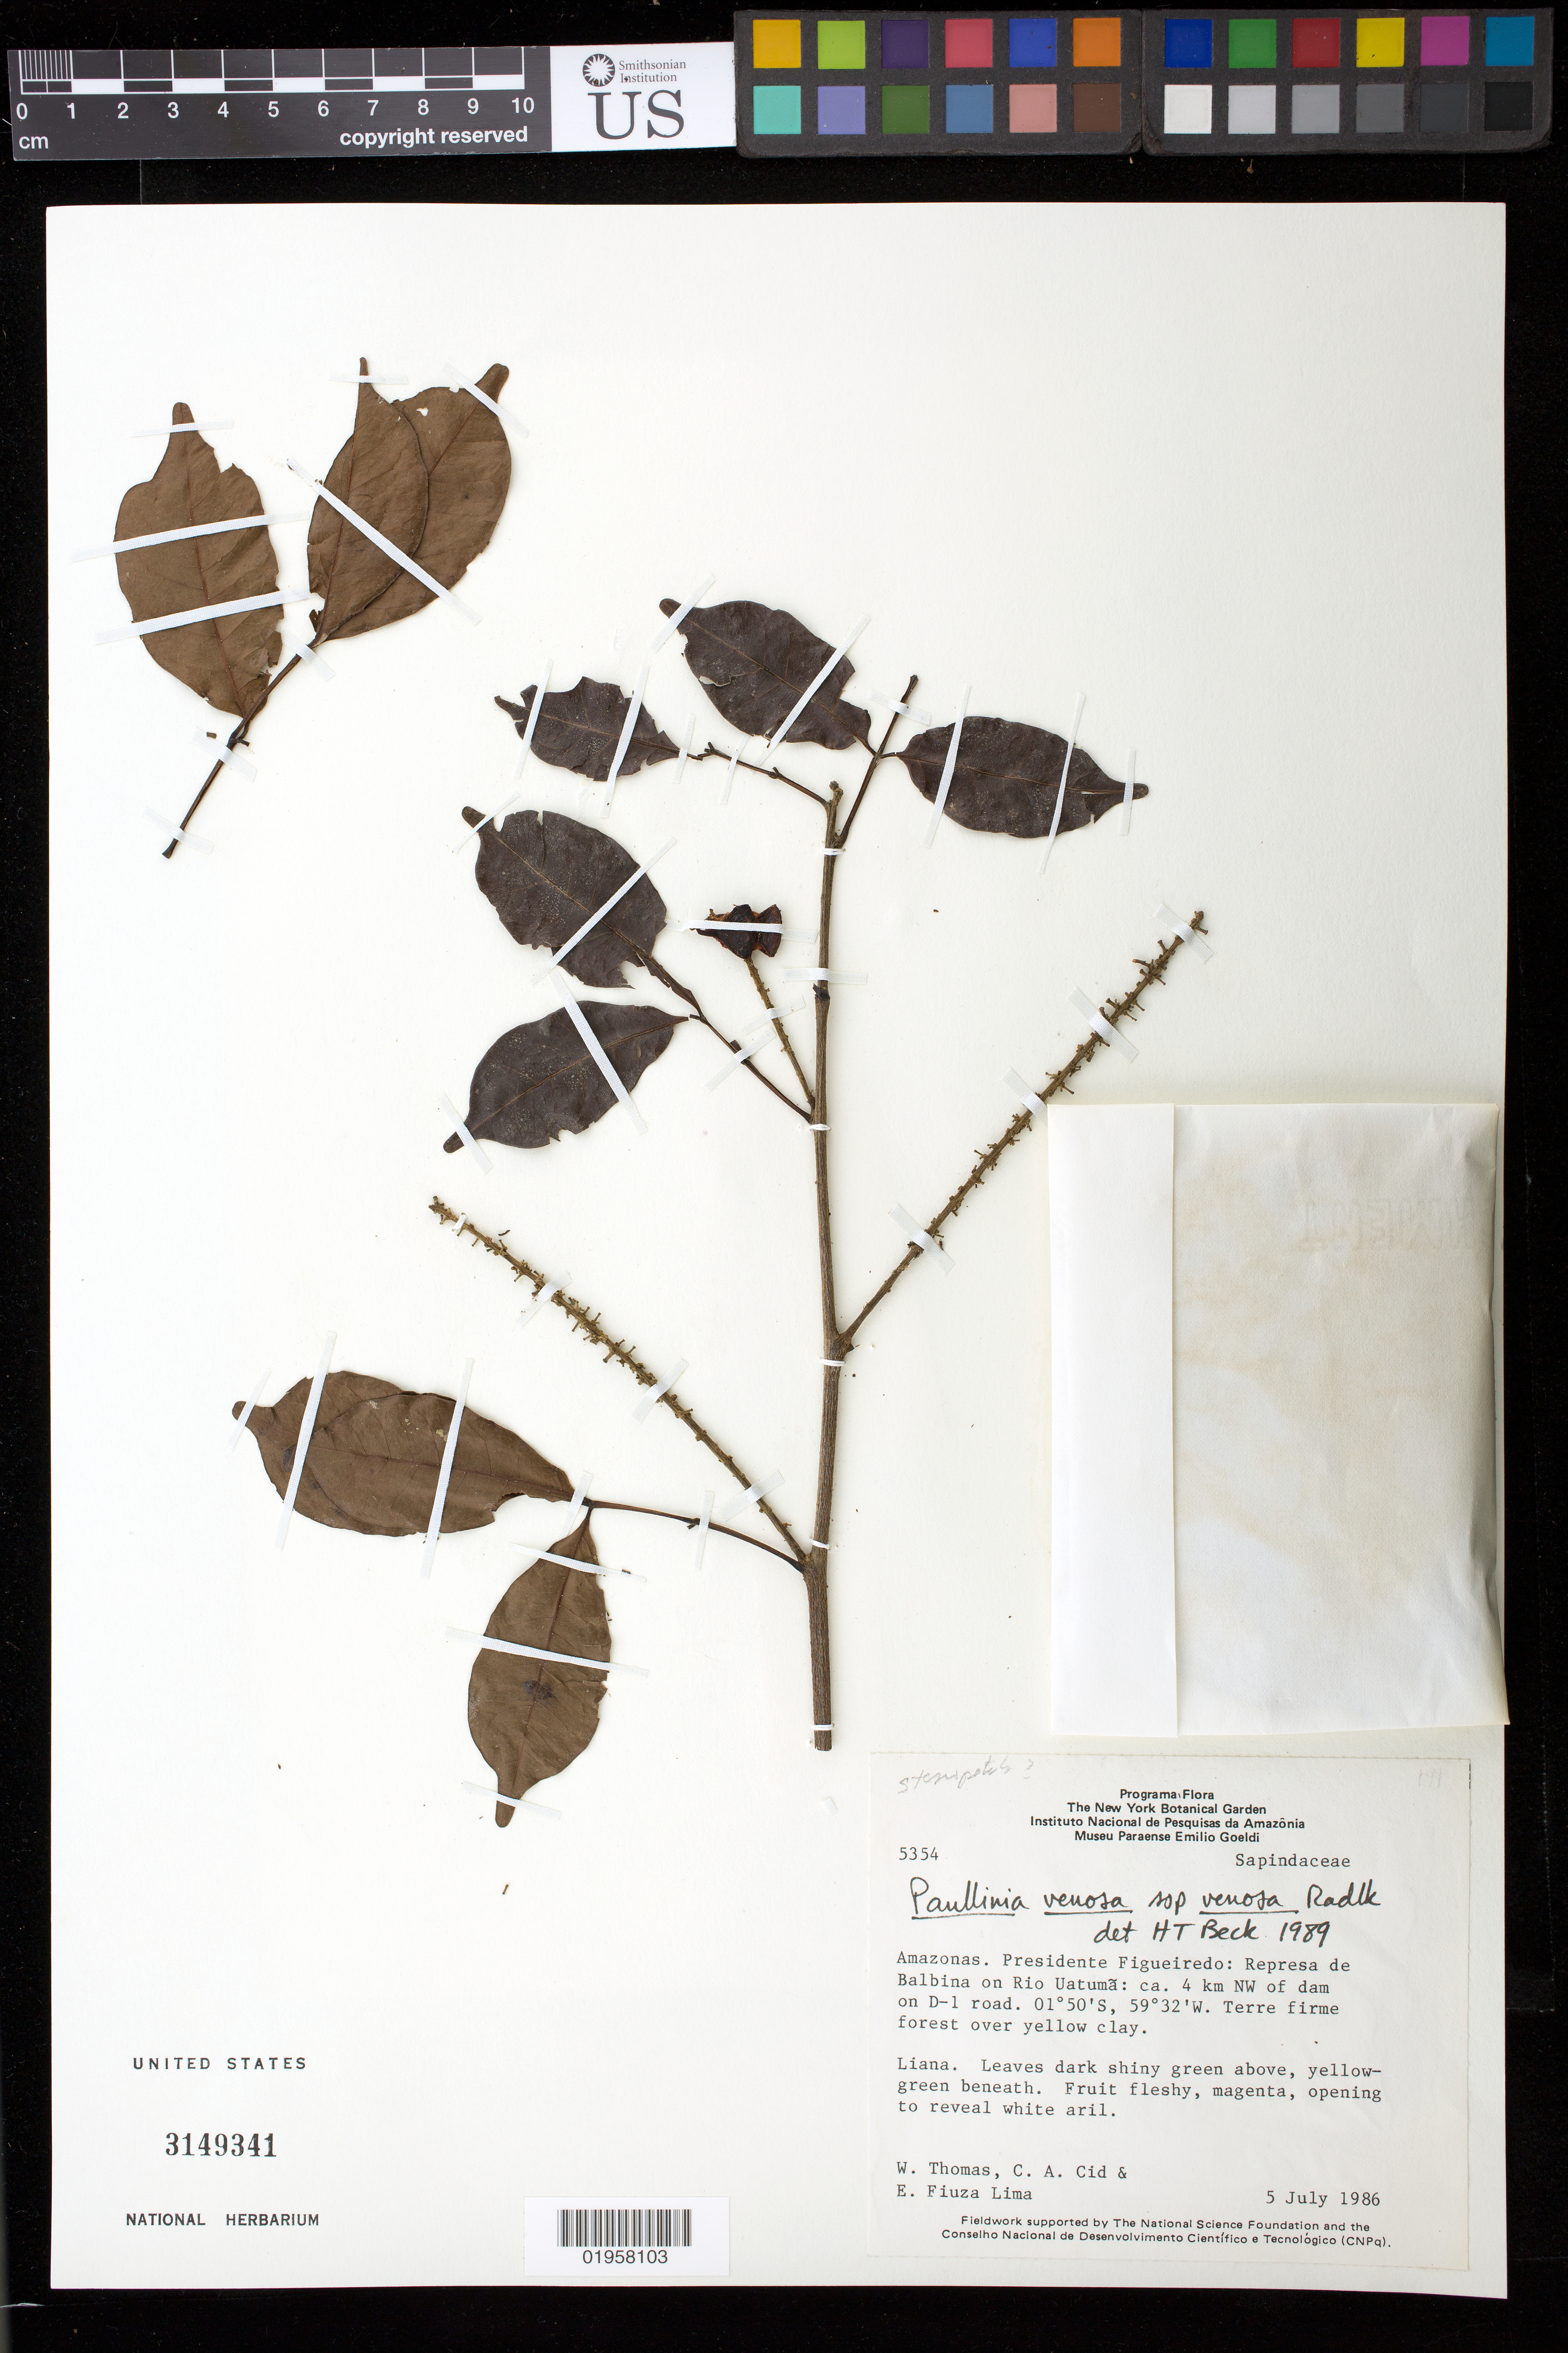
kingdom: Plantae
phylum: Tracheophyta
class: Magnoliopsida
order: Sapindales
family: Sapindaceae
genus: Paullinia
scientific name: Paullinia venosa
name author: Radlk.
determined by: Beck, H. T.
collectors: W. W. Thomas, C. Cid & E. Fiuza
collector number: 5354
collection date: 1986-07-05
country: Brazil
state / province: Amazonas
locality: Presidente Figueiredo: Represa de Balbina on Rio Uatumã: ca. 4 km NW of dam on D-1 road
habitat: Terre firme forest over yellow clay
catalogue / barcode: US 3149341